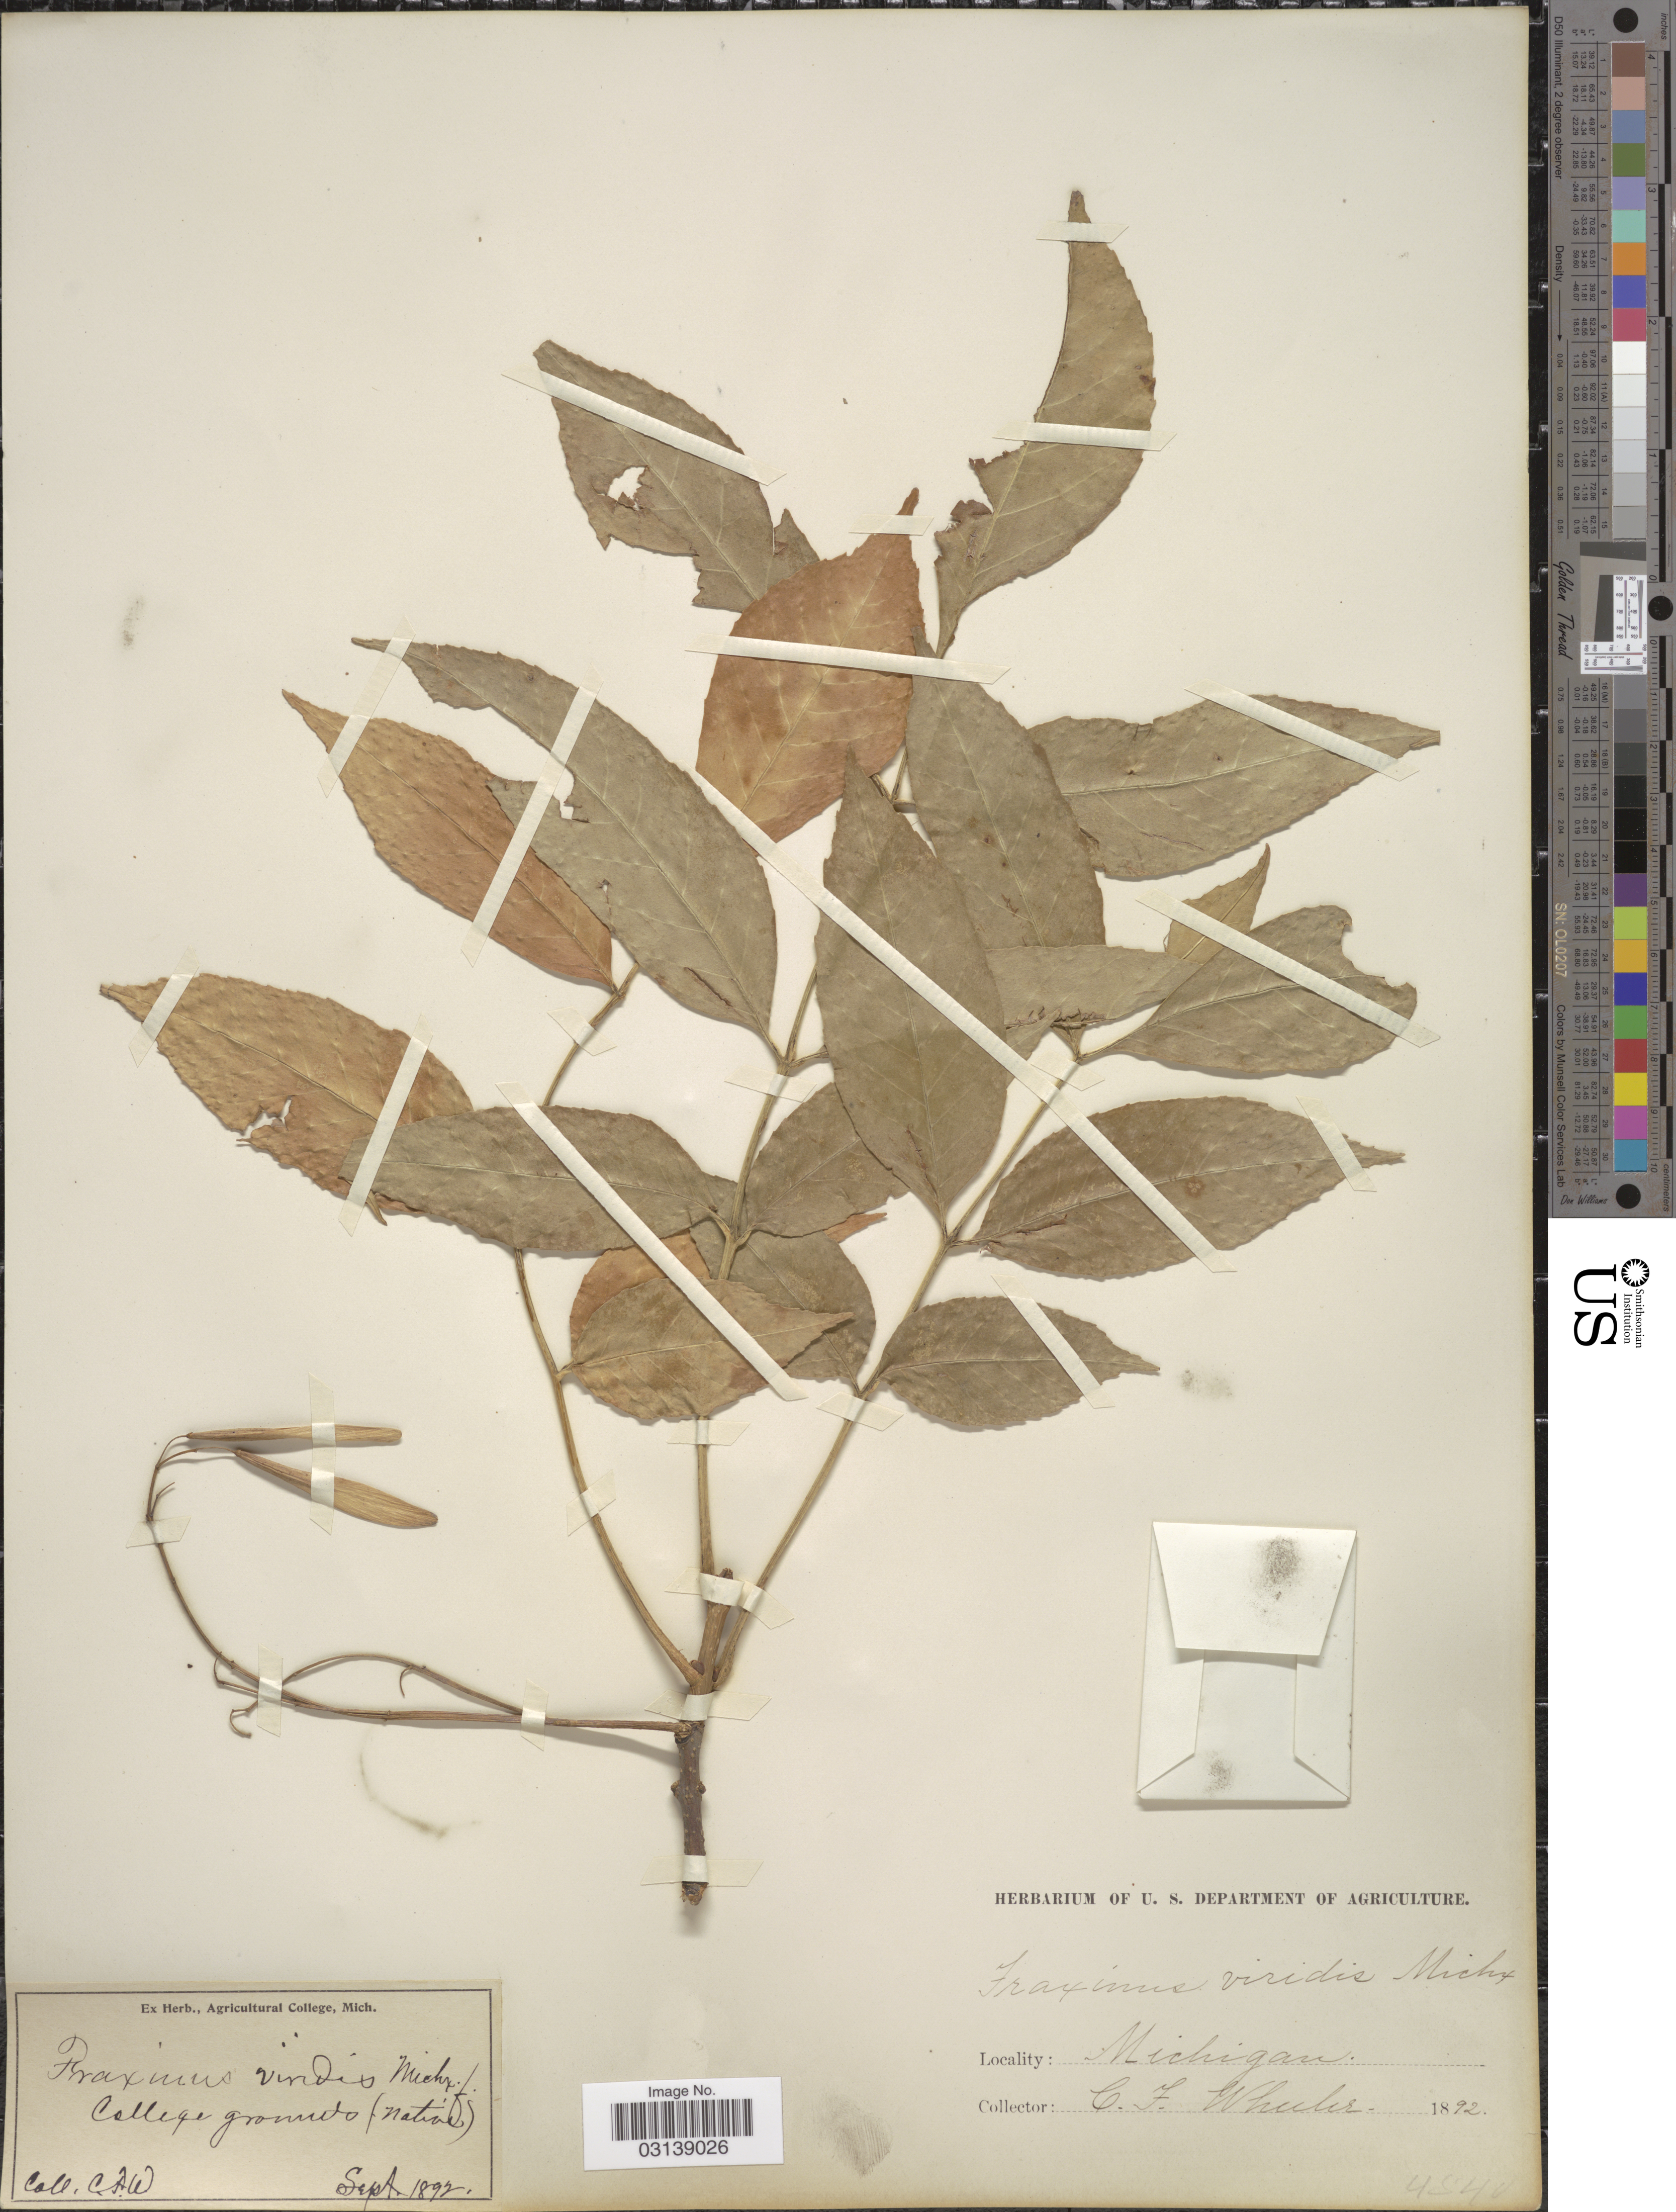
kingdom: Plantae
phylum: Tracheophyta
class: Magnoliopsida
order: Lamiales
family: Oleaceae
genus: Fraxinus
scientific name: Fraxinus pennsylvanica var. lanceolata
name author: Sarg.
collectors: C. Wheeler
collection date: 1892-09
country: United States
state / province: Michigan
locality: College grounds.